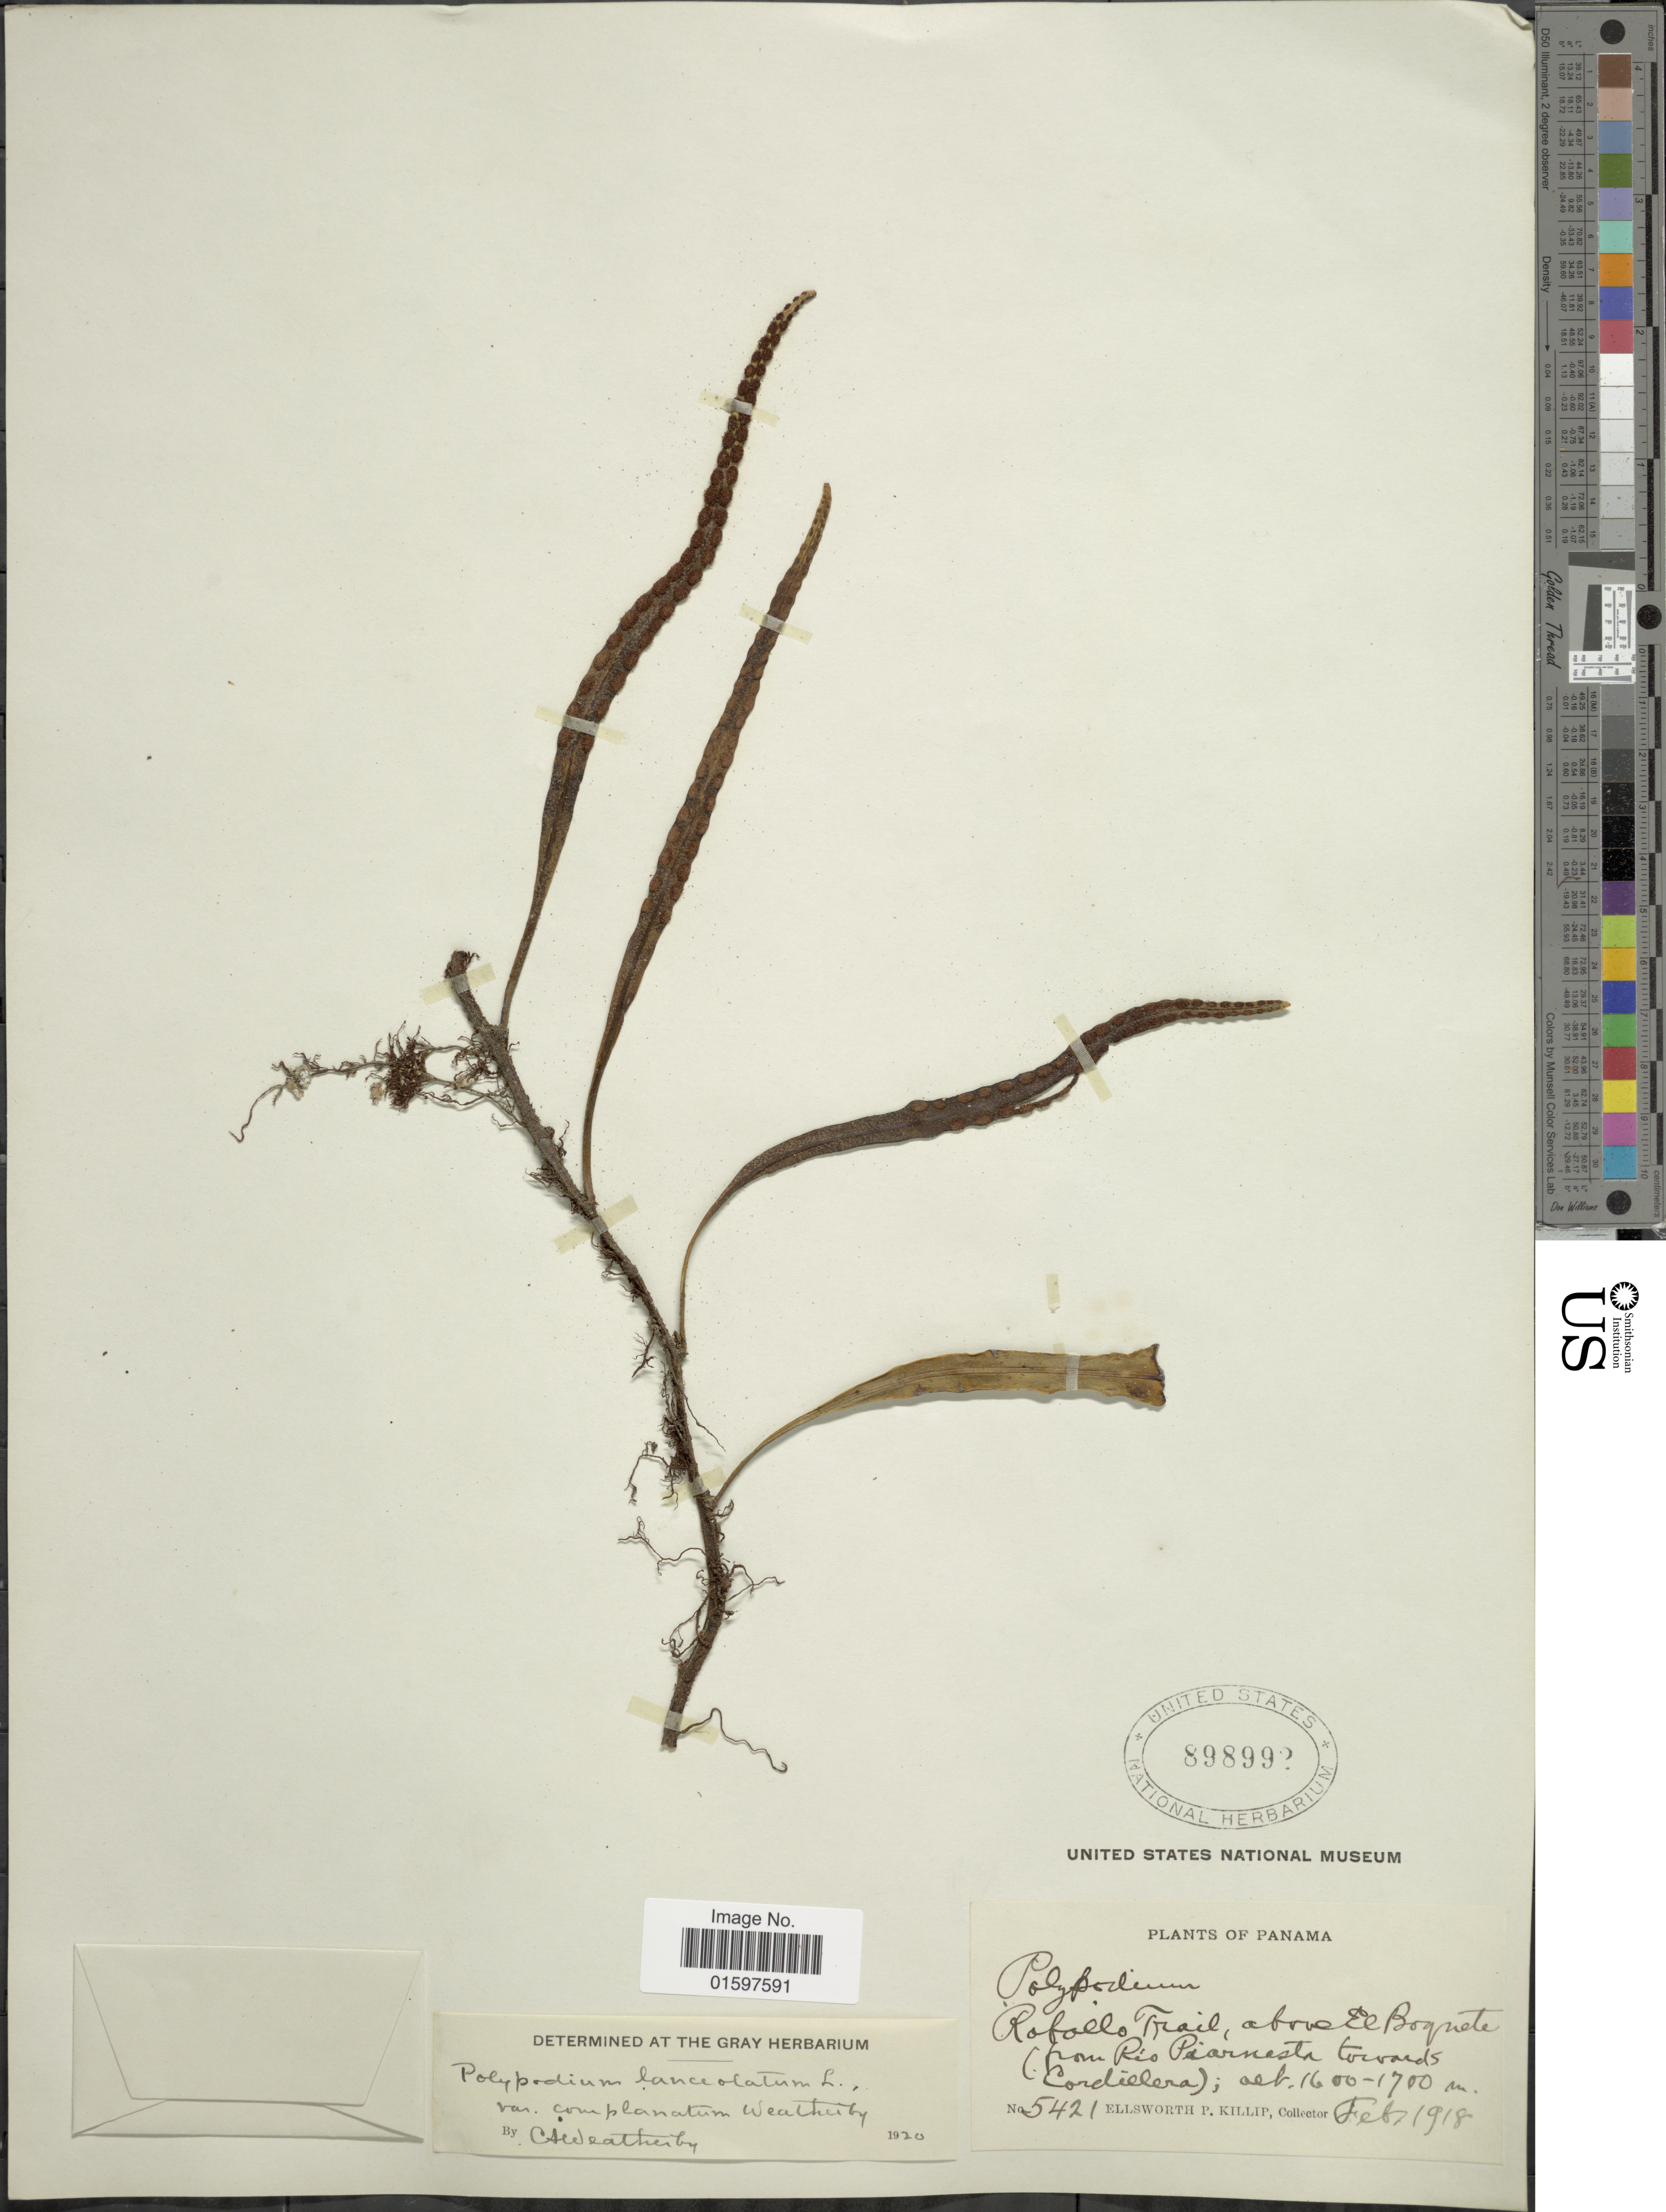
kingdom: Plantae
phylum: Tracheophyta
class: Polypodiopsida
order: Polypodiales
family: Polypodiaceae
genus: Pleopeltis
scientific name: Pleopeltis macrocarpa var. complanata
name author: (Weath.) Lellinger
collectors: E. P. Killip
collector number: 5421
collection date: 1918-02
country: Panama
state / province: Chiriqui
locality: Roballo Trail, above El Boquete (from Rio Piarnesta towards Cordillera)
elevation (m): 1600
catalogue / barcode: US 898992